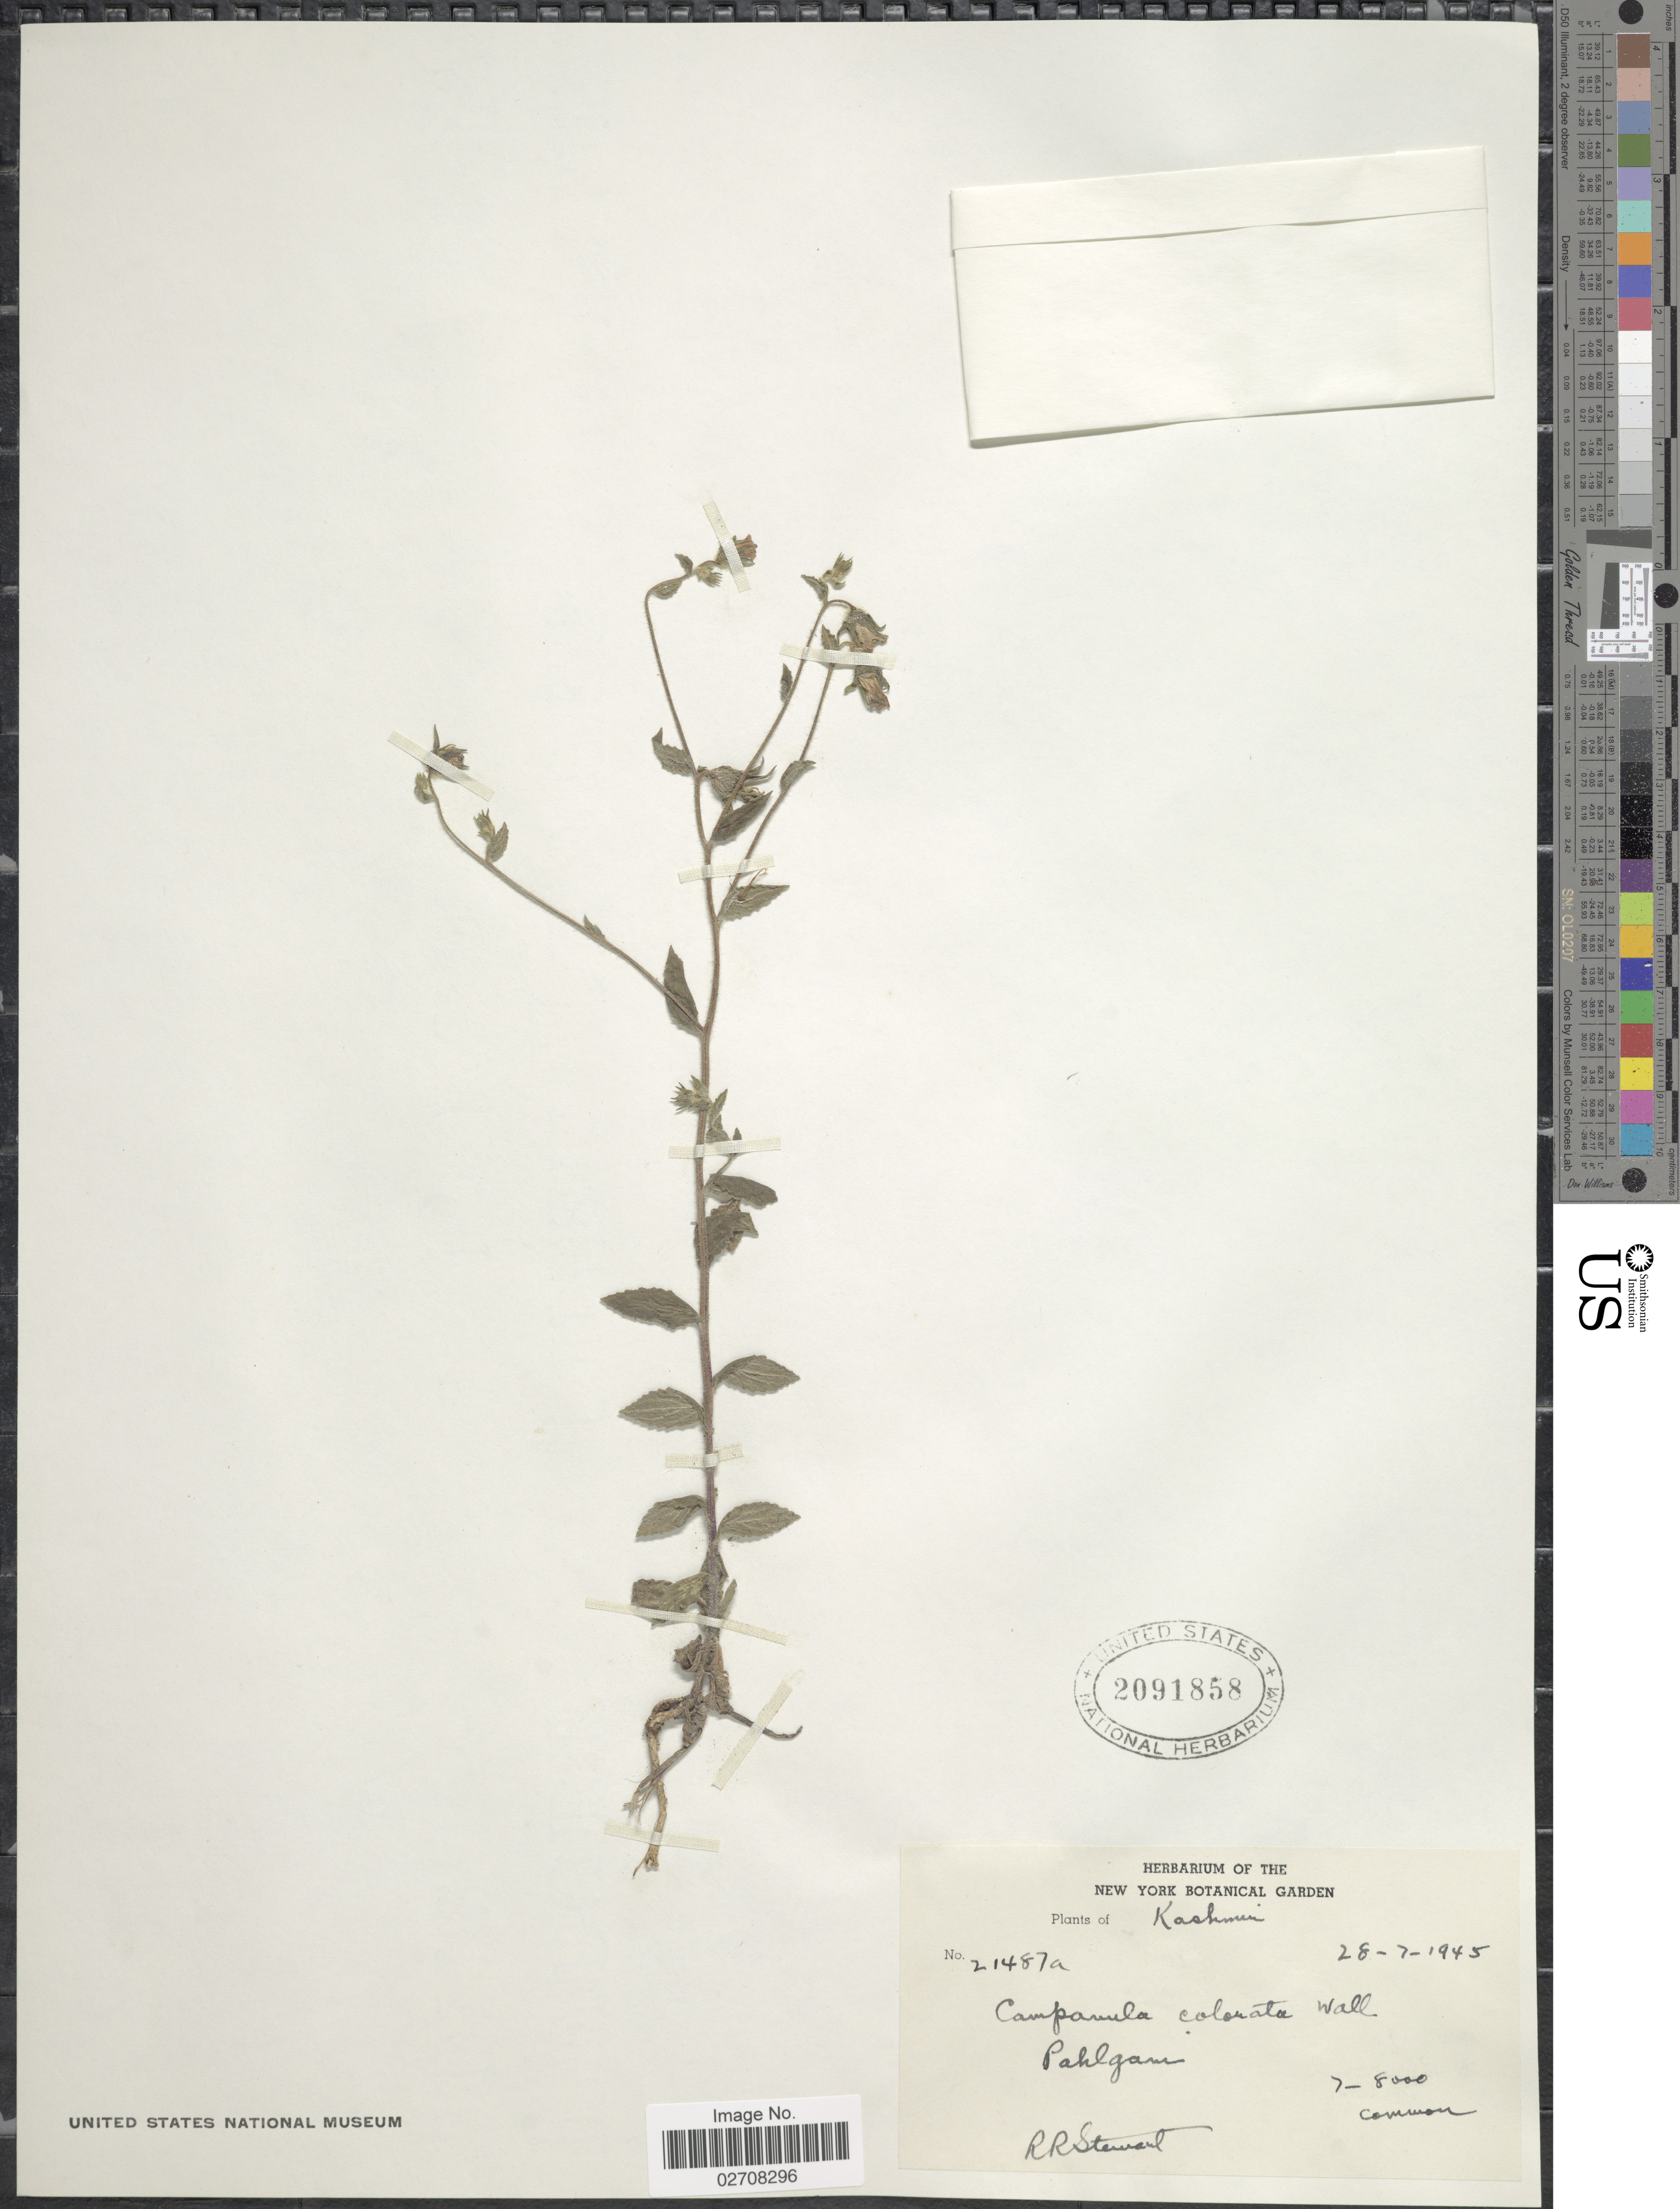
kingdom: Plantae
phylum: Tracheophyta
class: Magnoliopsida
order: Asterales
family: Campanulaceae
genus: Campanula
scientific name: Campanula colorata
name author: Wall.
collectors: R. R. Stewart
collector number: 21487a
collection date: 1945-07-28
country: India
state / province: Jammu and Kashmir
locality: Kashmir. Pahlgam.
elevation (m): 2134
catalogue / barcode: US 2091858